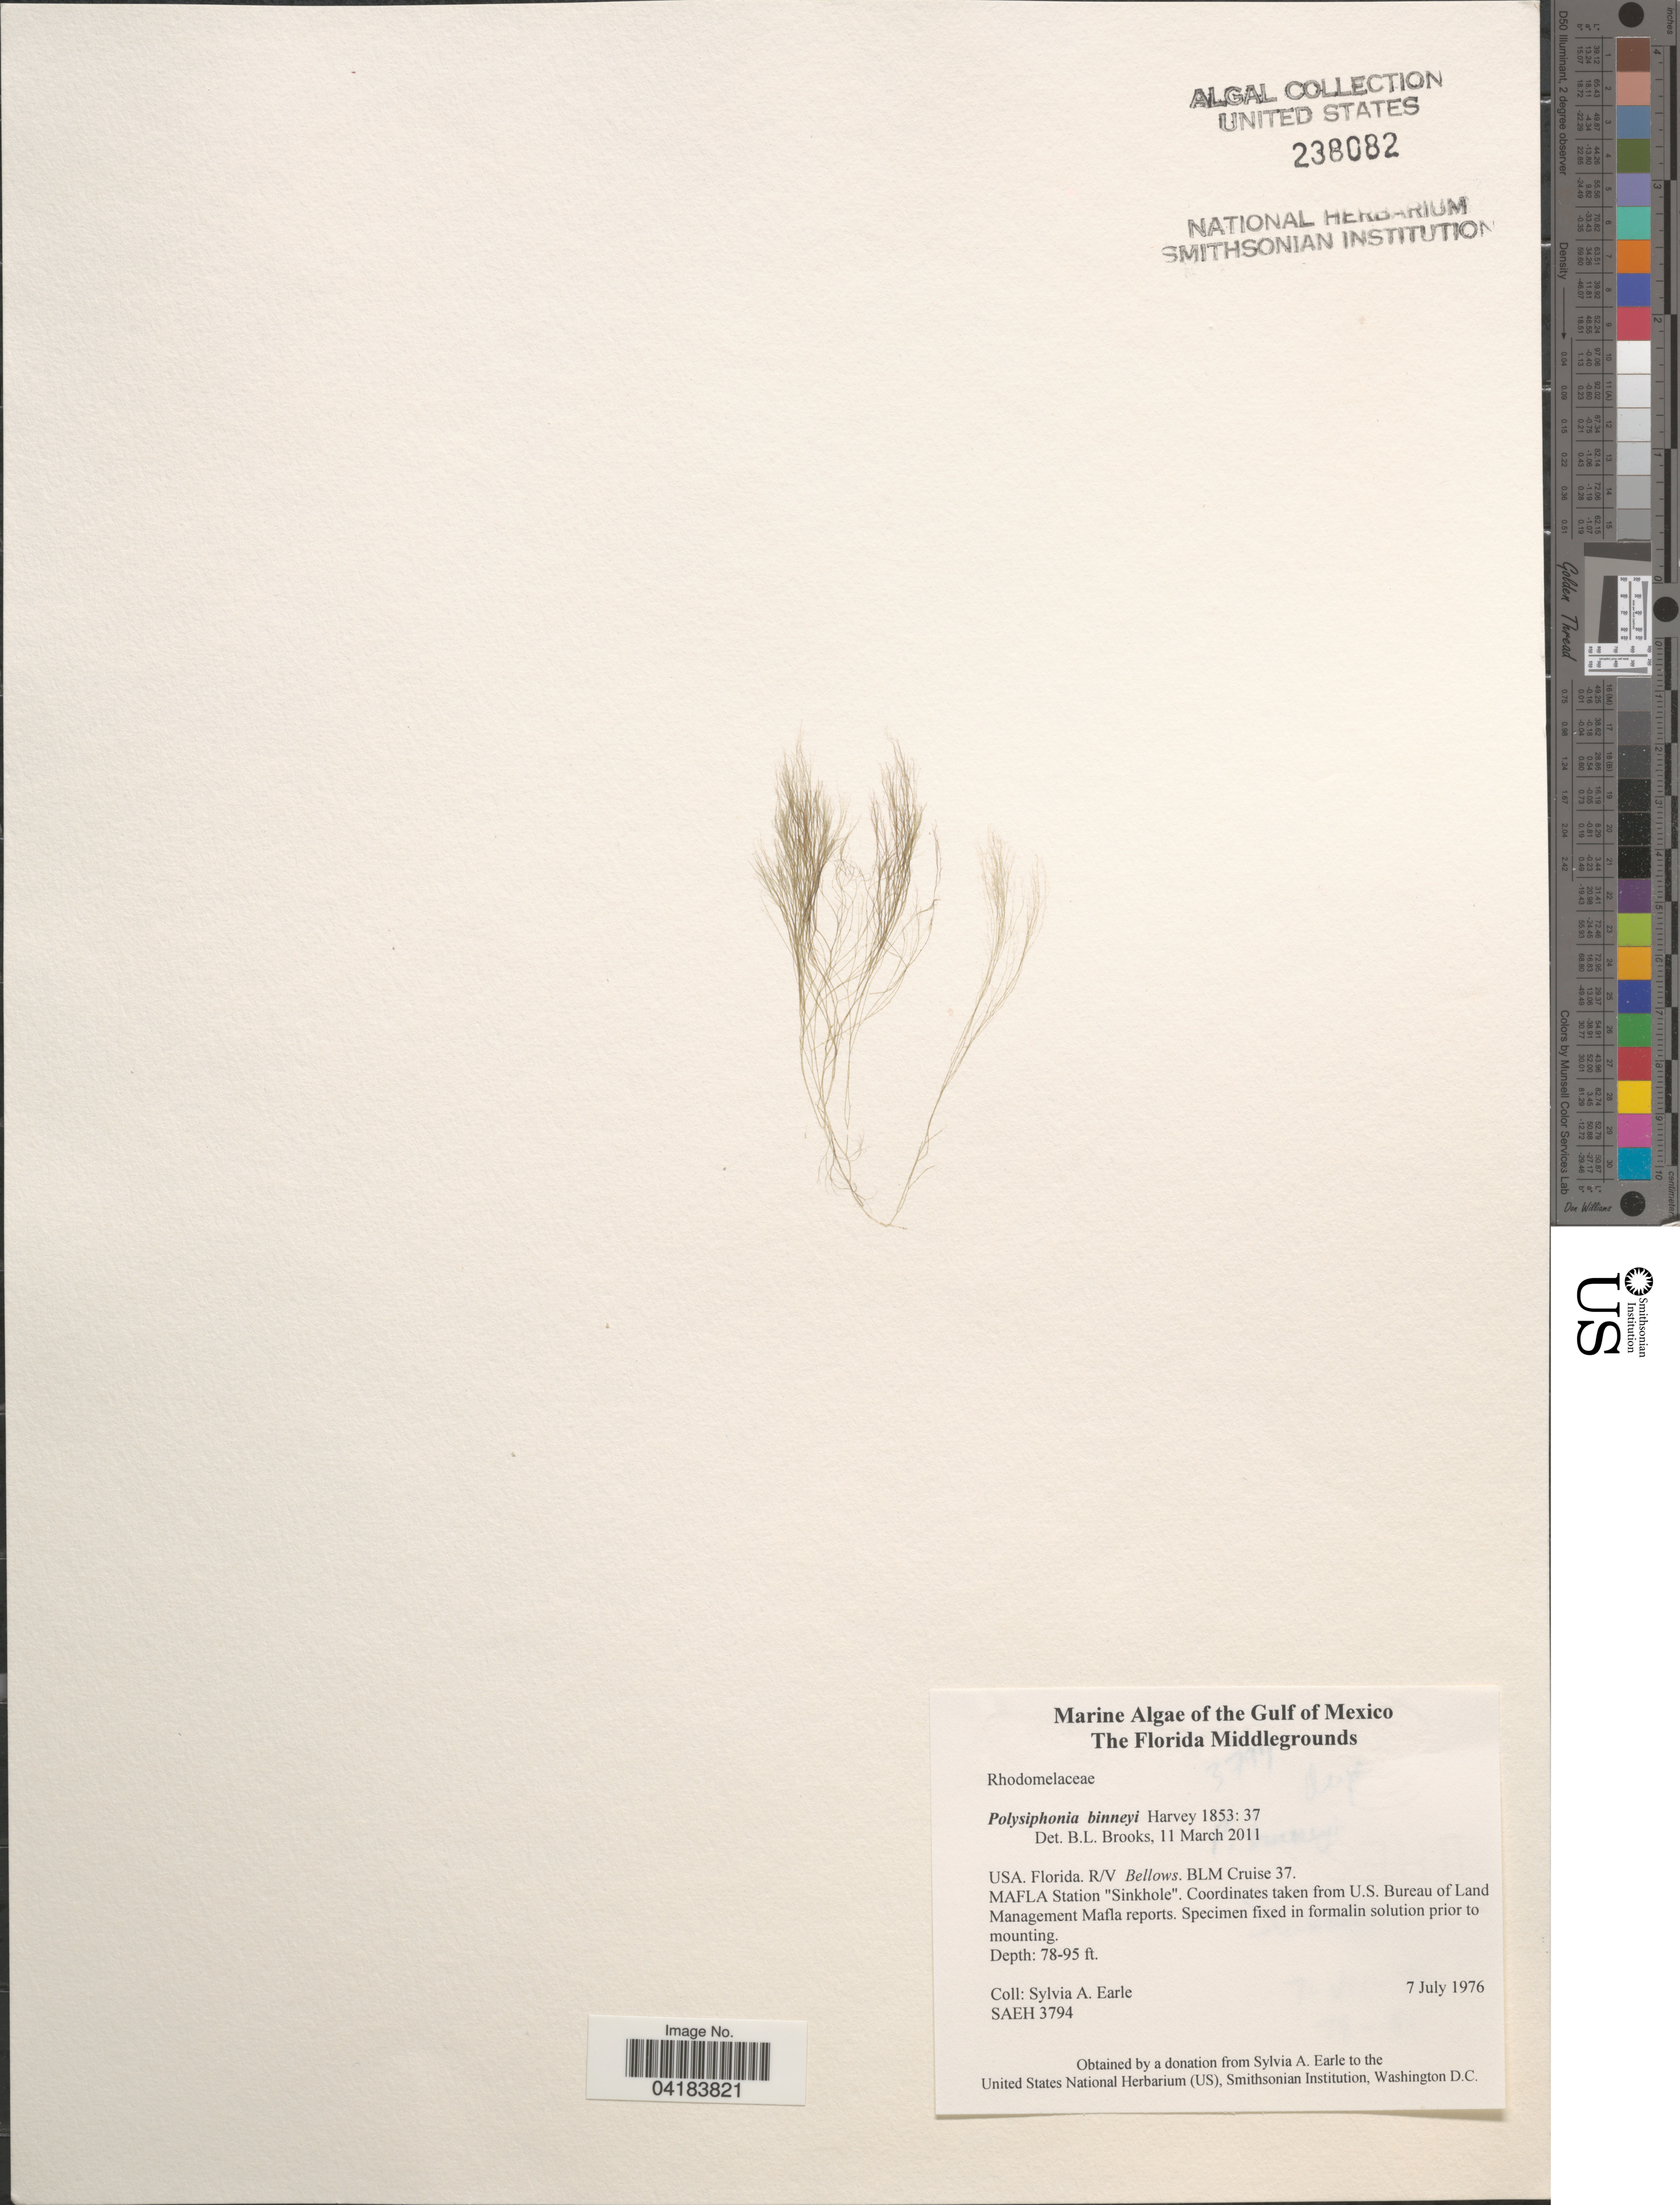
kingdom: Plantae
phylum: Rhodophyta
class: Florideophyceae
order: Ceramiales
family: Rhodomelaceae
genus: Polysiphonia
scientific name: Polysiphonia binneyi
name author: Harv.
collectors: S. A. Earle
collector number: SAEH3794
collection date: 1976-07-07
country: United States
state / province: Florida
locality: Gulf of Mexico. The Florida Middlegrounds. R/V Bellows. BLM Cruise 37. MAFLA Station "Sinkhole".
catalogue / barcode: US 238082